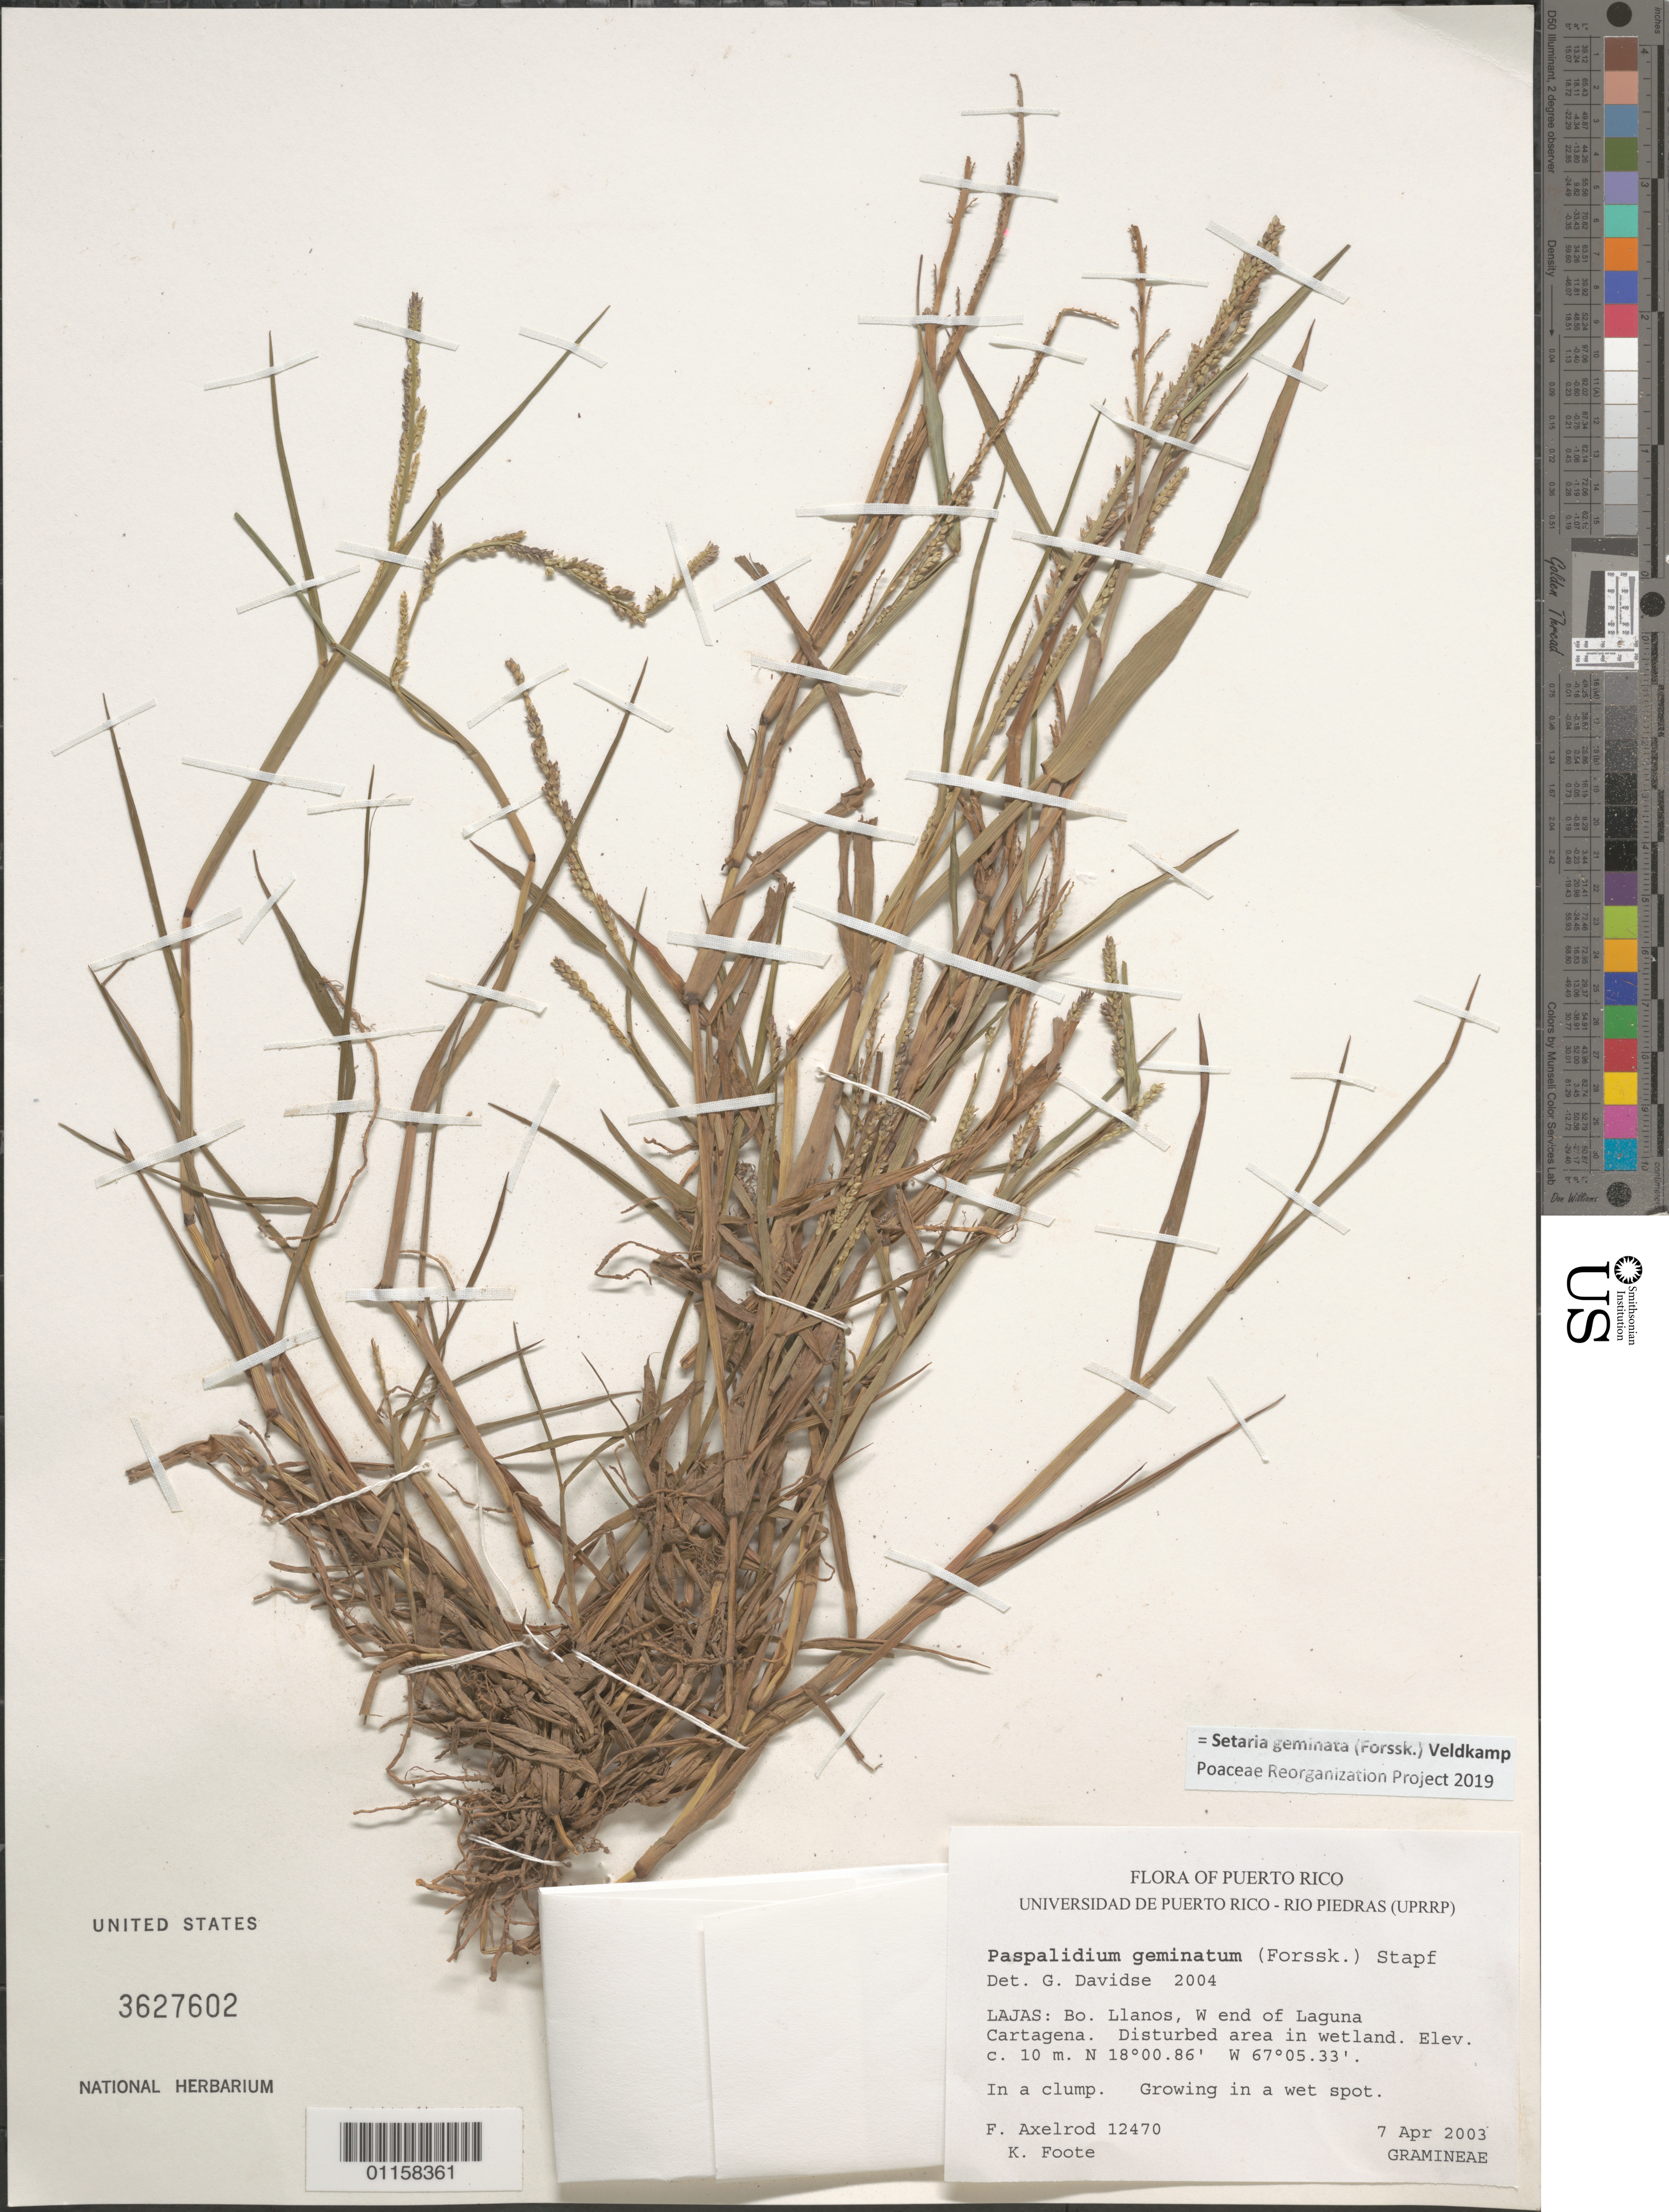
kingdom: Plantae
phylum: Tracheophyta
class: Liliopsida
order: Poales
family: Poaceae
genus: Paspalidium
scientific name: Paspalidium geminatum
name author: (Forssk.) Stapf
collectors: F. S. Axelrod & K. Foote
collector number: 12470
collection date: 2003-04-07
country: Puerto Rico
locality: Lajas. Bo. Llanos, W end of Laguna Cartagena.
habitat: Disturbed area in wetland. Growing in a wet spot.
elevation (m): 10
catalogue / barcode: US 3627602